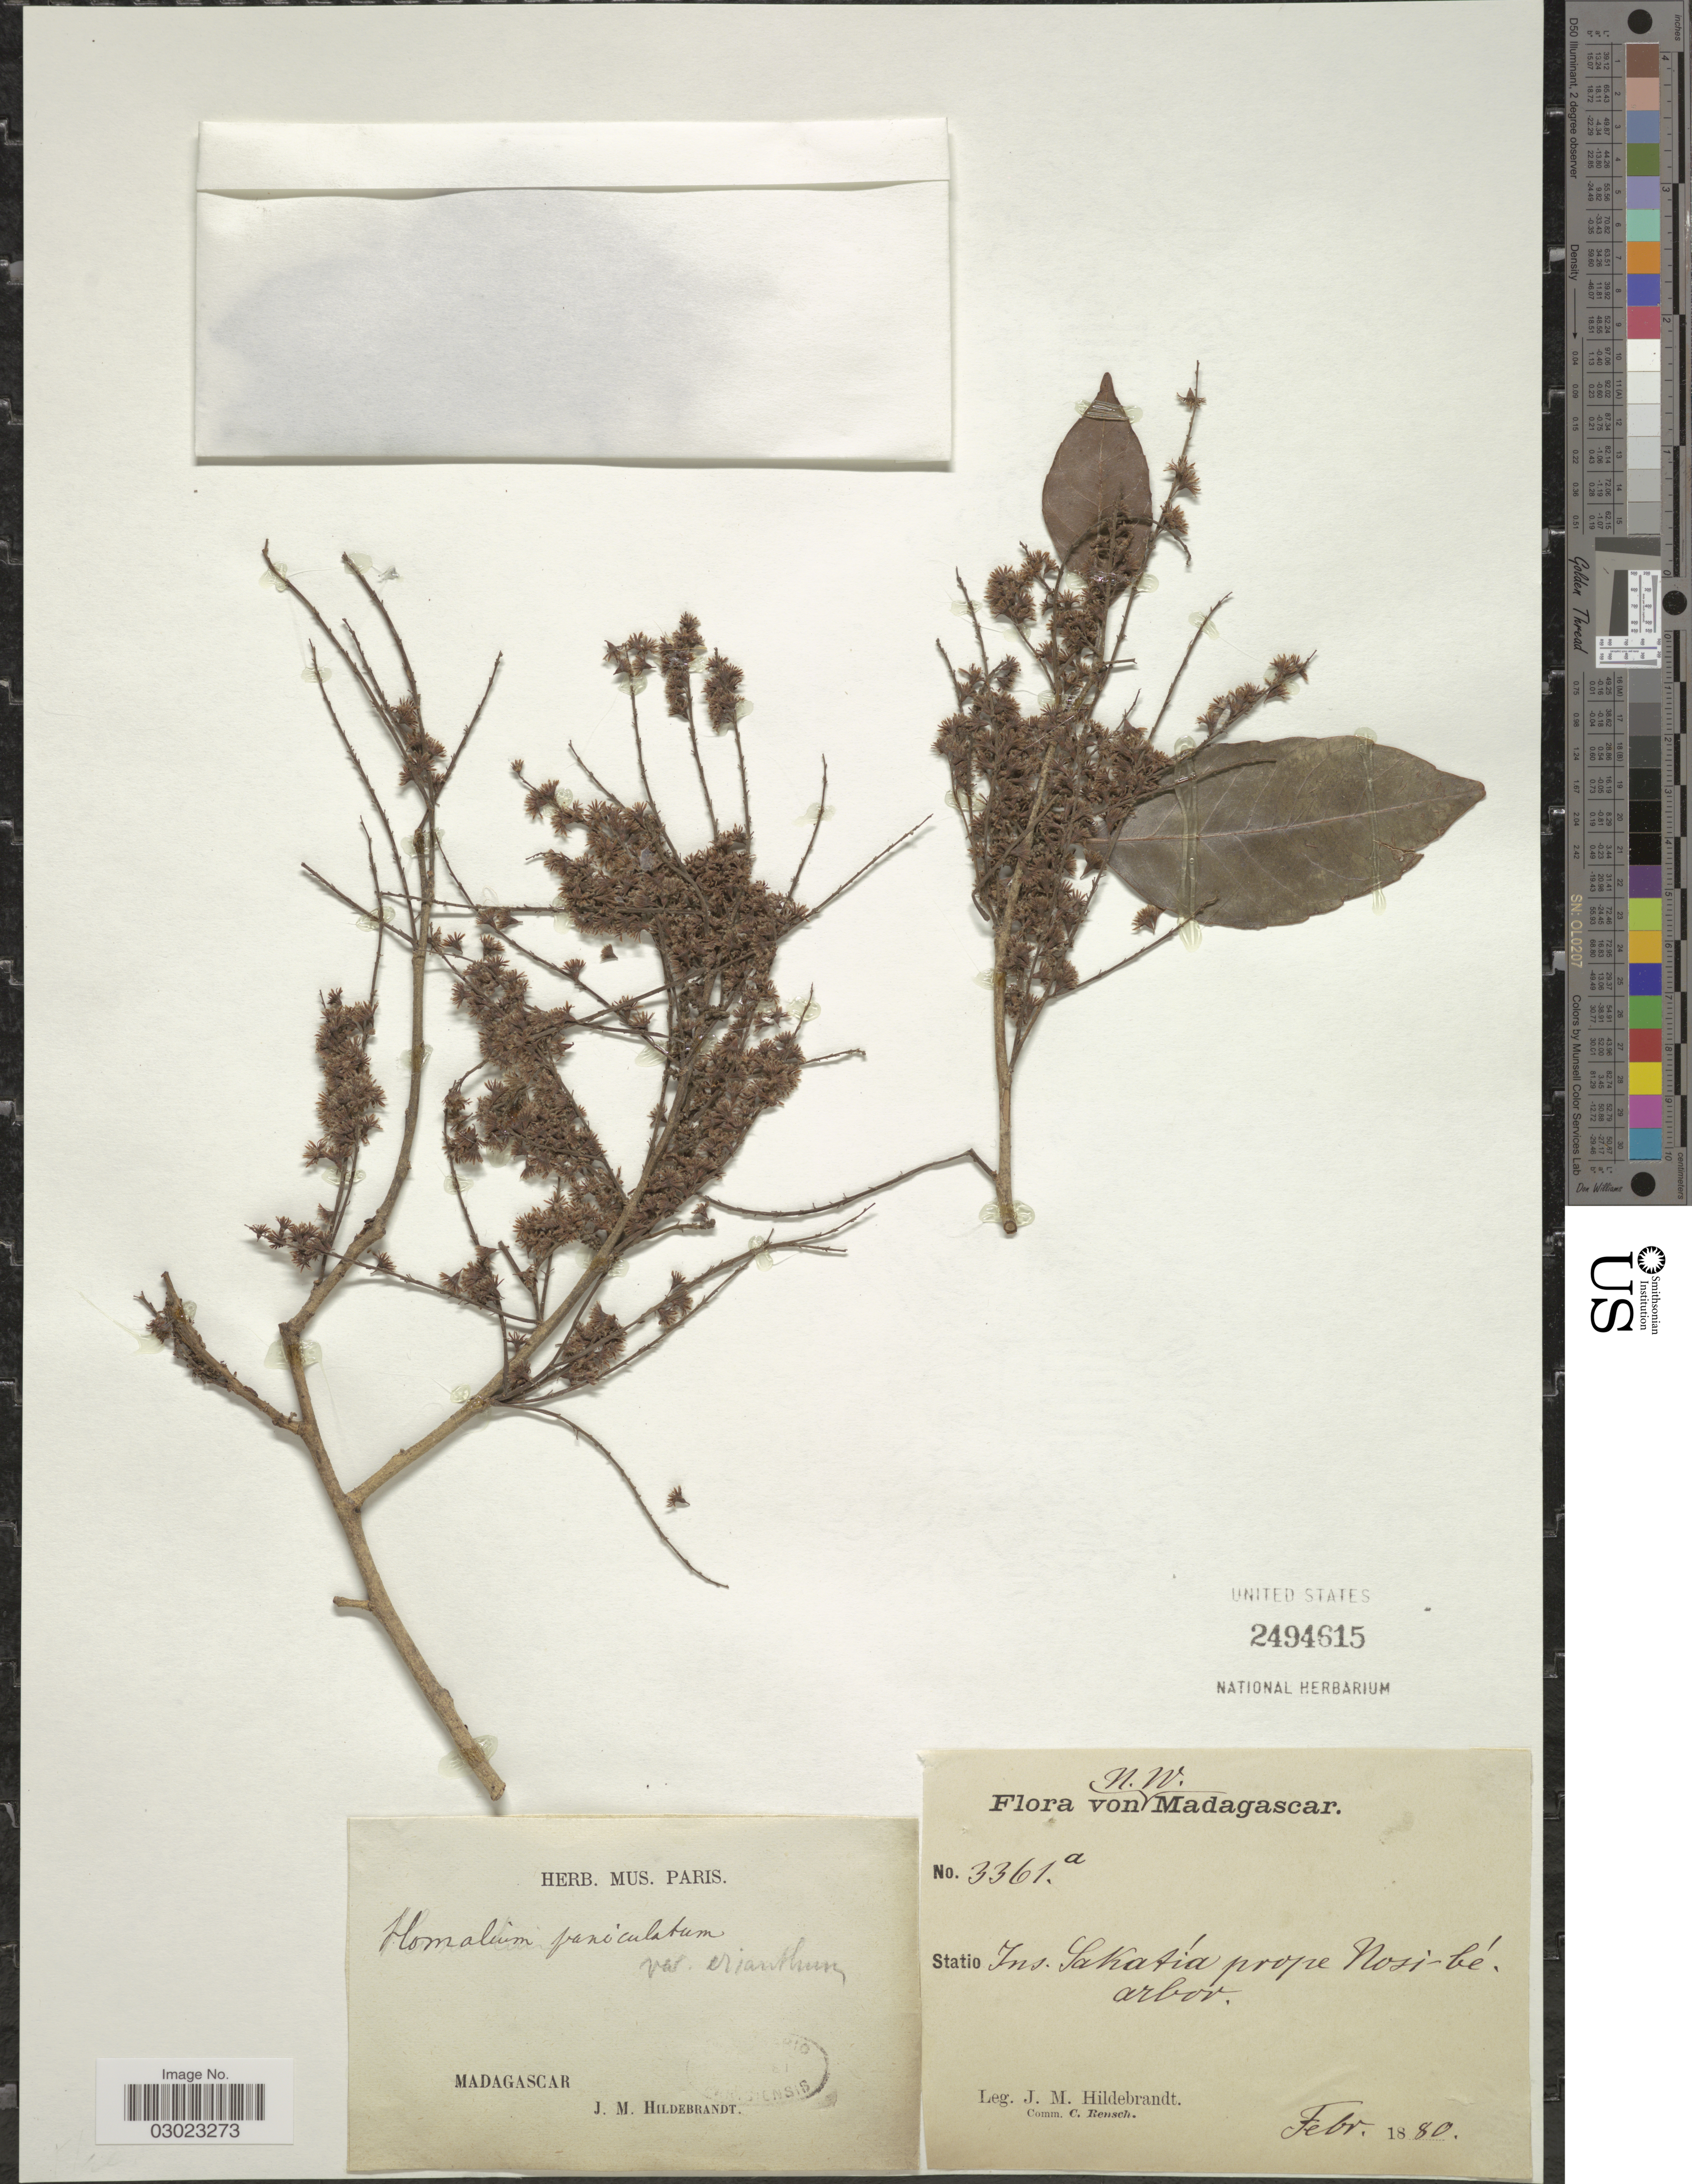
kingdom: Plantae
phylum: Tracheophyta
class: Magnoliopsida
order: Malpighiales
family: Salicaceae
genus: Homalium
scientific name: Homalium paniculatum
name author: (Lam.) Benth.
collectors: J. Hildebrandt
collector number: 3361a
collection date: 1880-02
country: Madagascar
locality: N.W. Madagascar. Statio Ins. Sakatía prope Nosi-bé.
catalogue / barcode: US 2494615